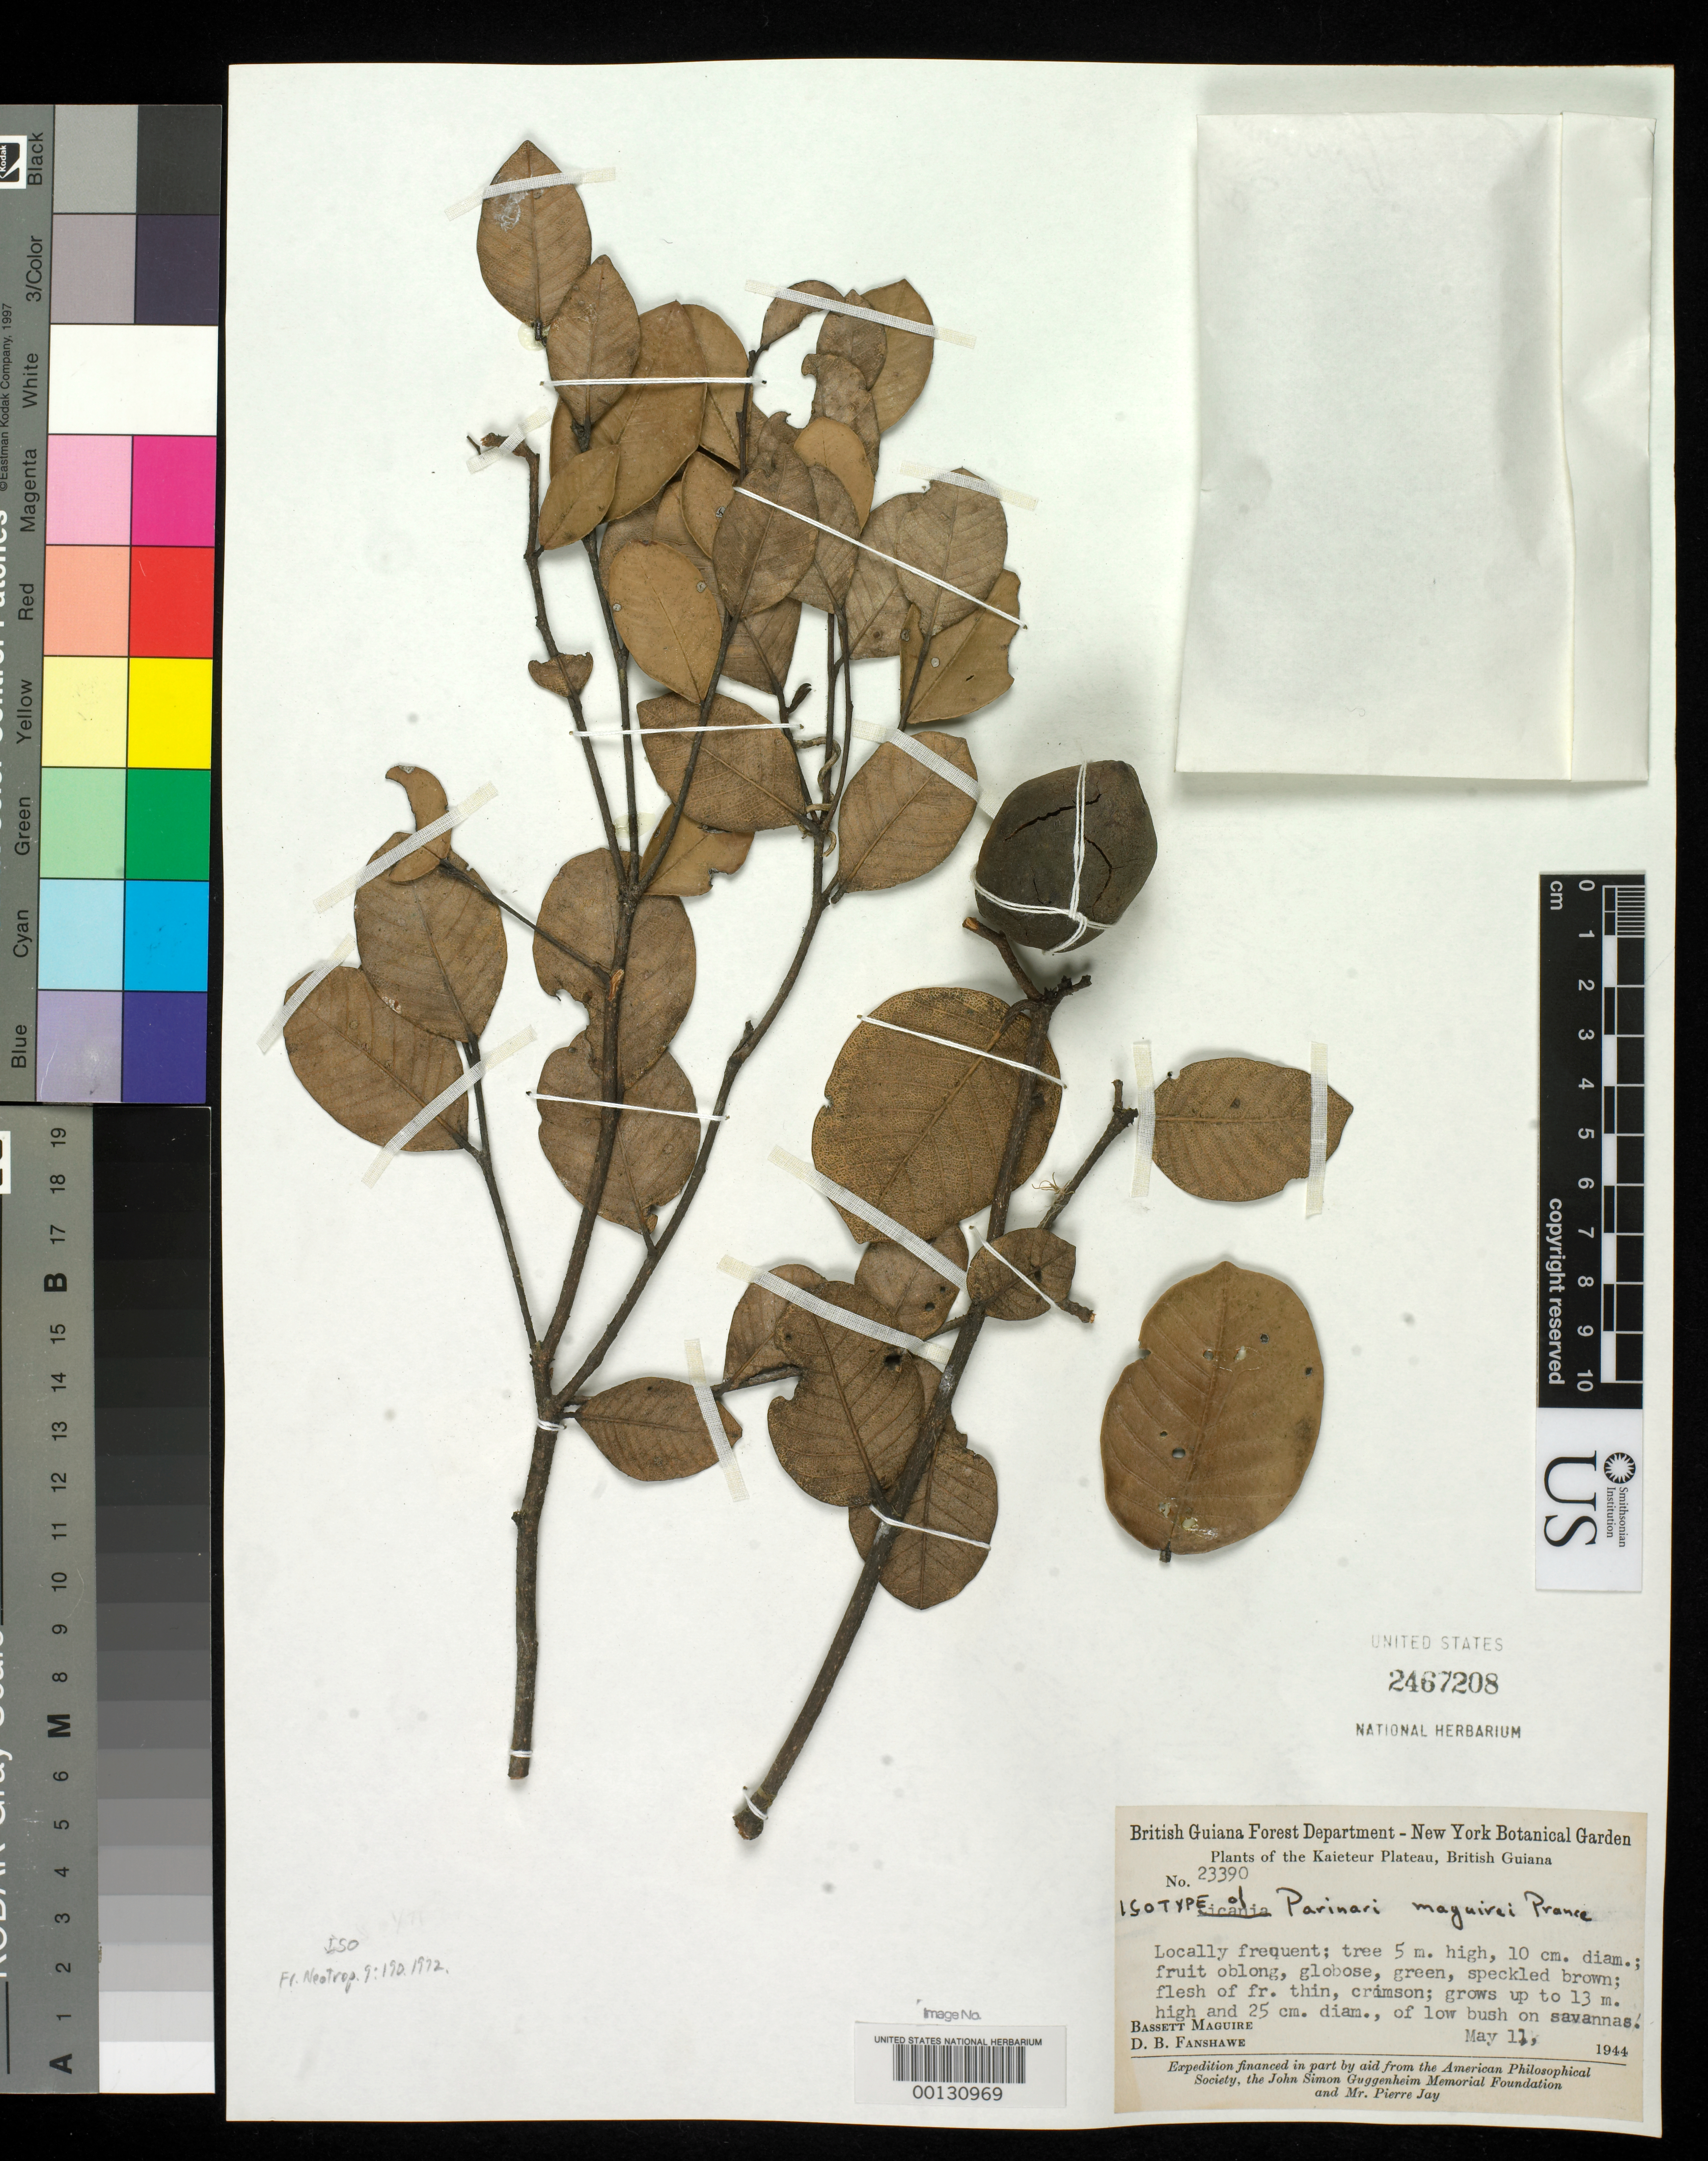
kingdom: Plantae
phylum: Tracheophyta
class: Magnoliopsida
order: Malpighiales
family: Chrysobalanaceae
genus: Parinari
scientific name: Parinari maguirei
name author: Prance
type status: Isotype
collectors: B. Maguire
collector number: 23309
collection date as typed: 11 May 1944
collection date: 1944-05-11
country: Guyana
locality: Kaieteur Plateau.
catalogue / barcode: US 2467208